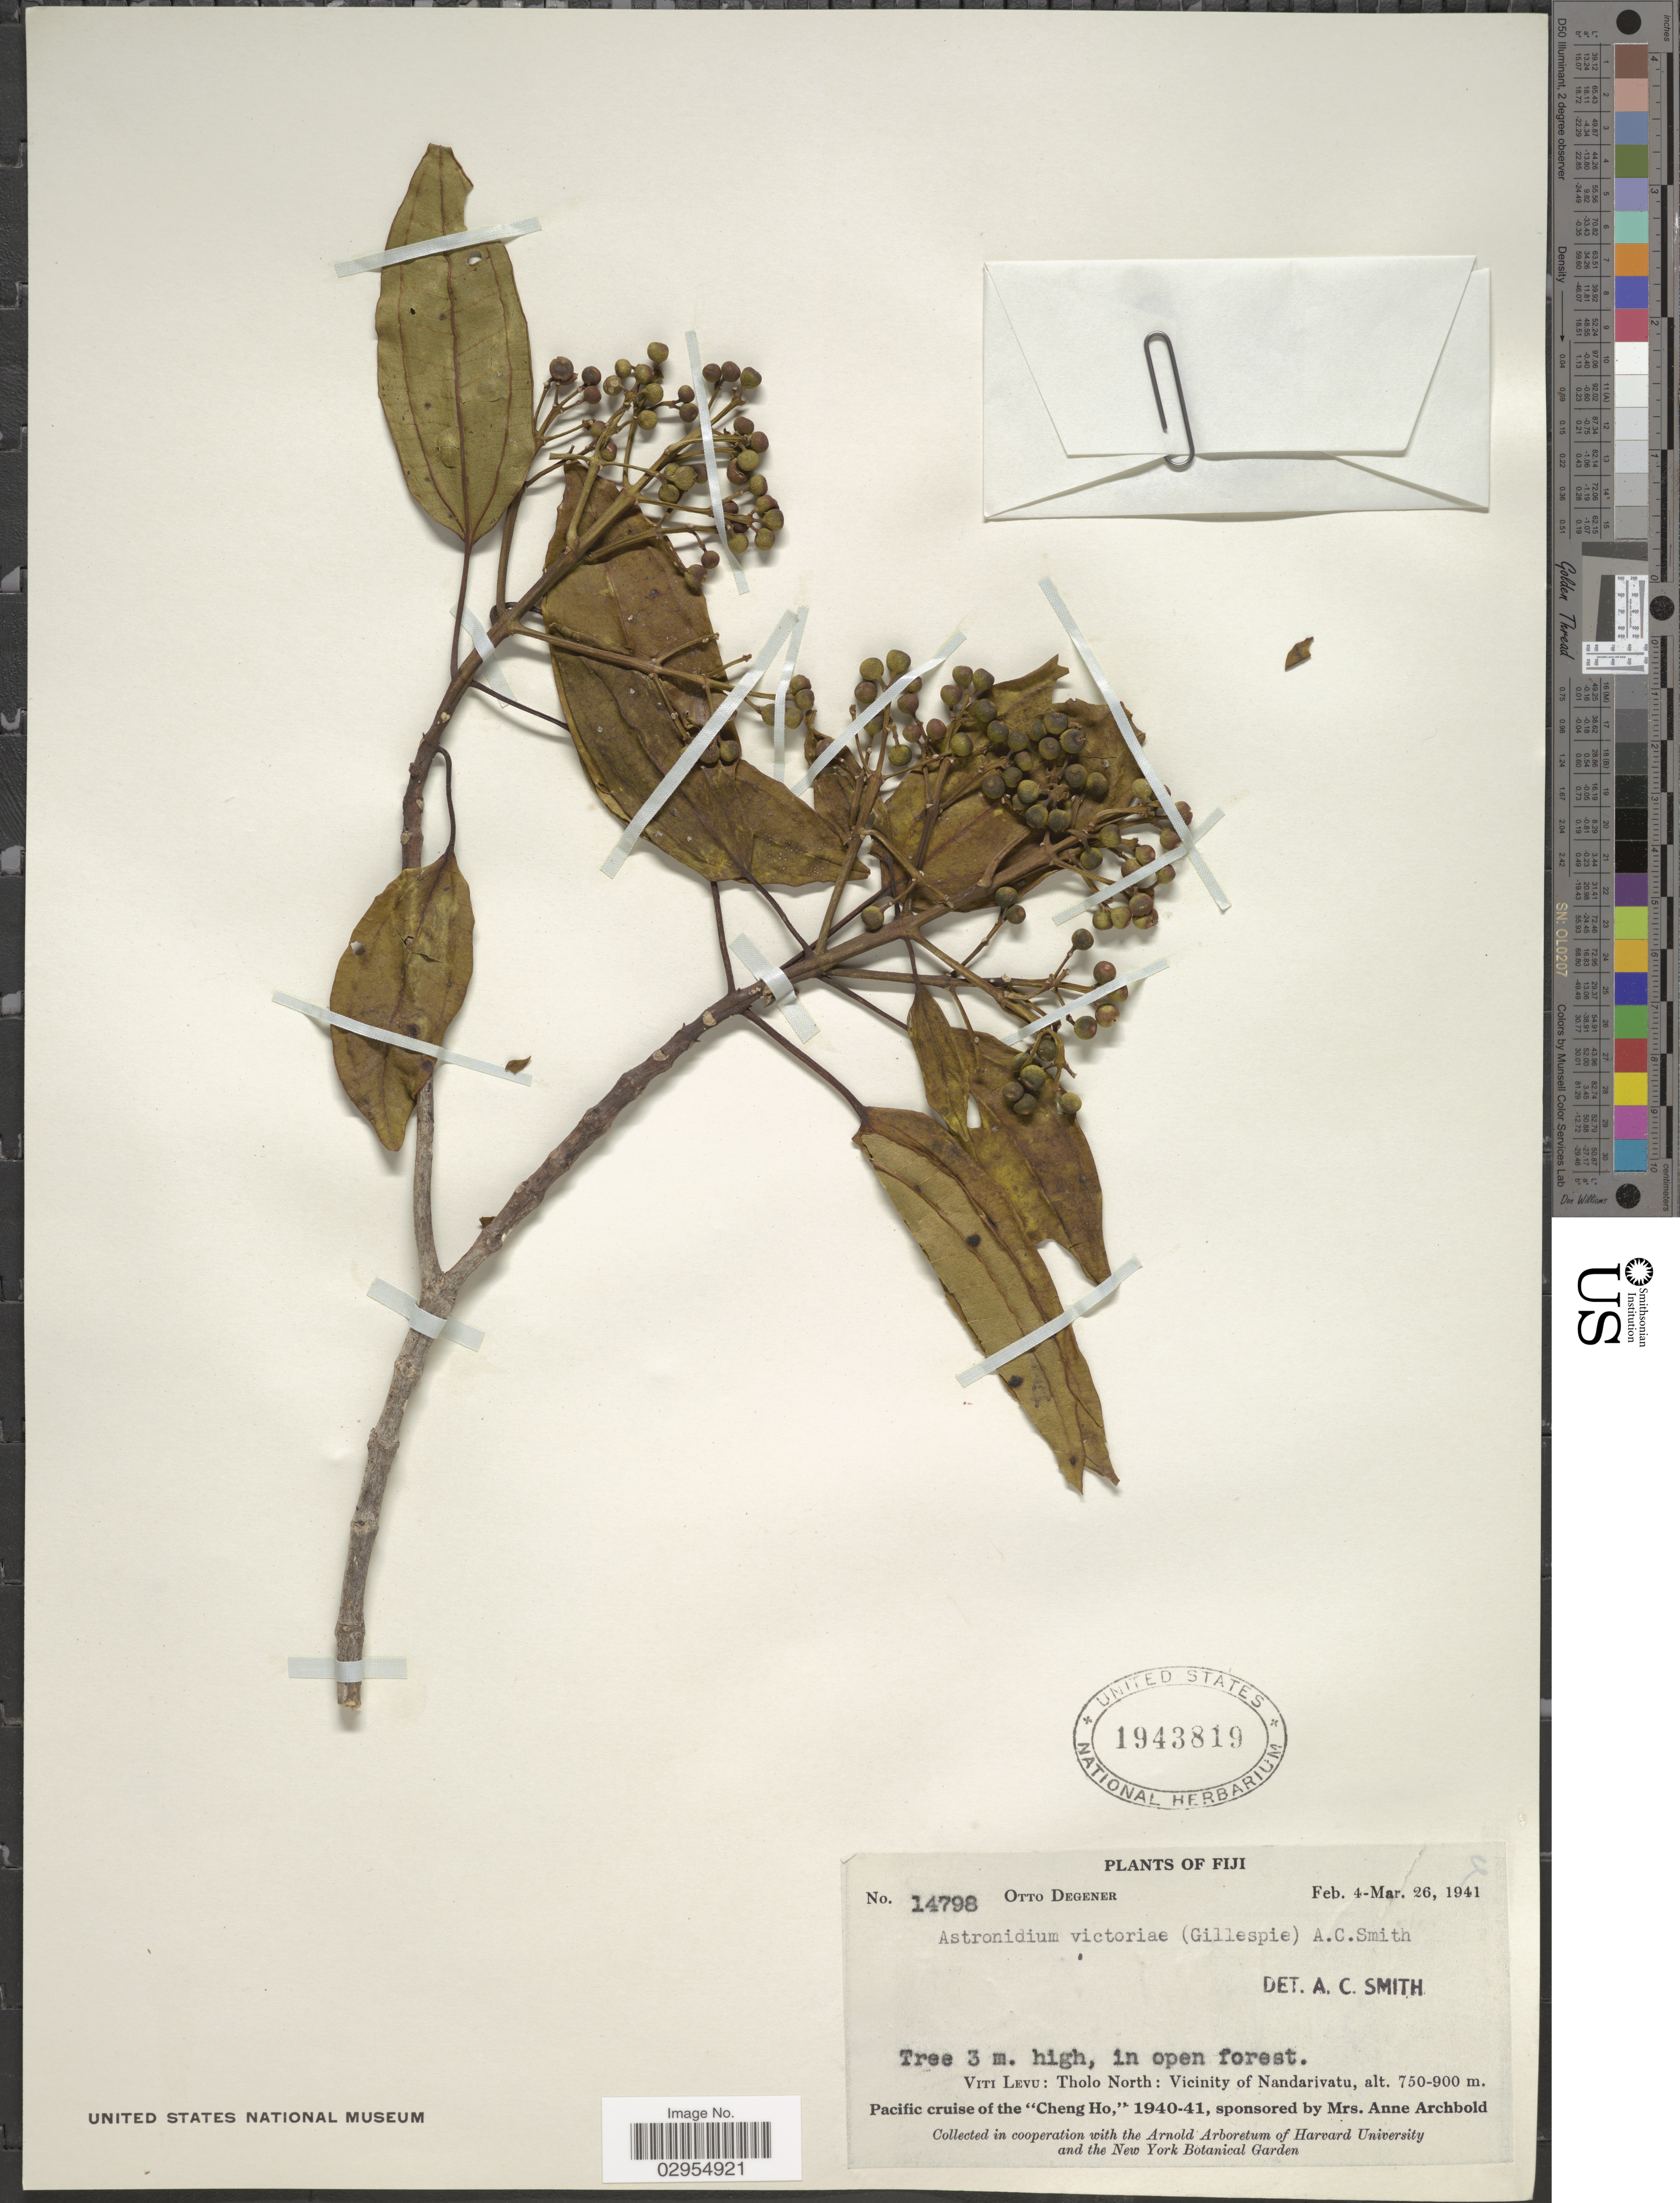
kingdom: Plantae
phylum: Tracheophyta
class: Magnoliopsida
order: Myrtales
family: Melastomataceae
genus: Astronidium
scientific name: Astronidium victoriae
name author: (Gill.) A.C. Sm.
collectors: O. Degener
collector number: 14798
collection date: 1941-02-04/1941-03-26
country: Fiji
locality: Viti Levu: Tholo North: Vicinity of Nandarivatu.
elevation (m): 750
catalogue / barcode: US 1943819